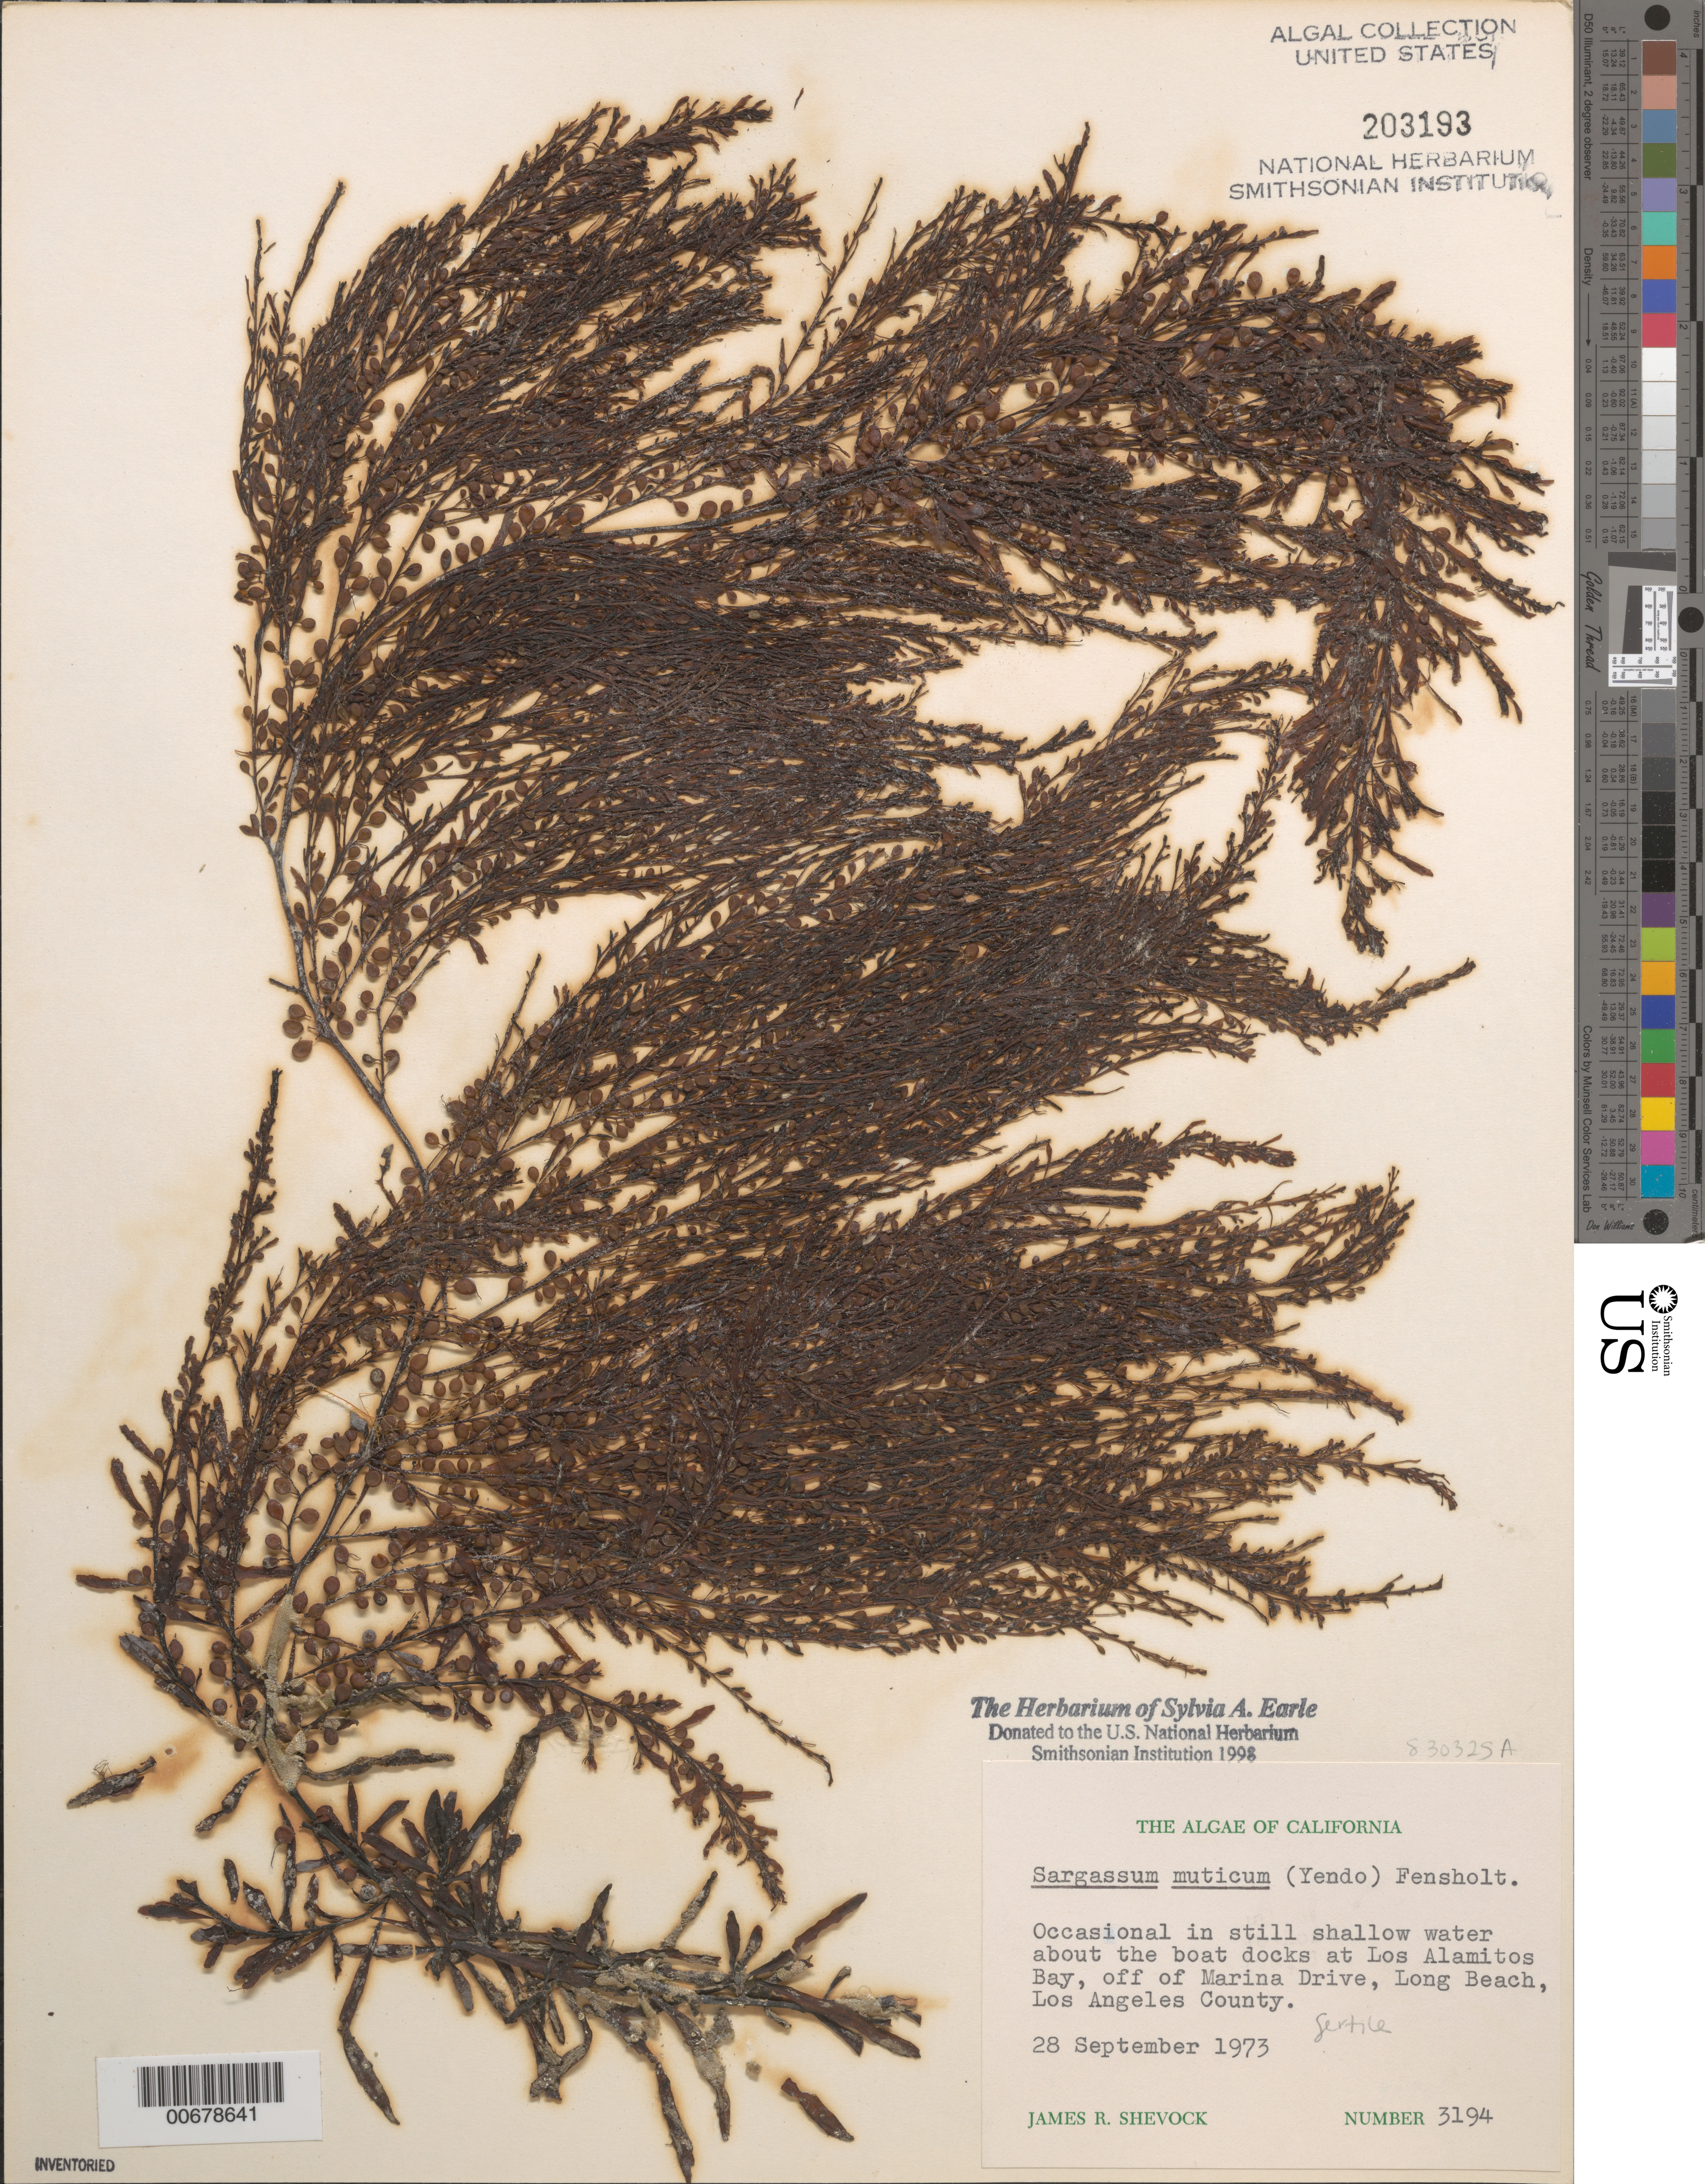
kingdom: Chromista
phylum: Ochrophyta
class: Phaeophyceae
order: Fucales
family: Sargassaceae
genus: Sargassum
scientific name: Sargassum muticum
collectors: J. R. Shevock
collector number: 3194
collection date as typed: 28 Sep 1973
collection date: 1973-09-28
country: United States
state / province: California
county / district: Los Angeles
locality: Los Alamitos Bay, off Marina Drive, Long Beach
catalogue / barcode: US 203193